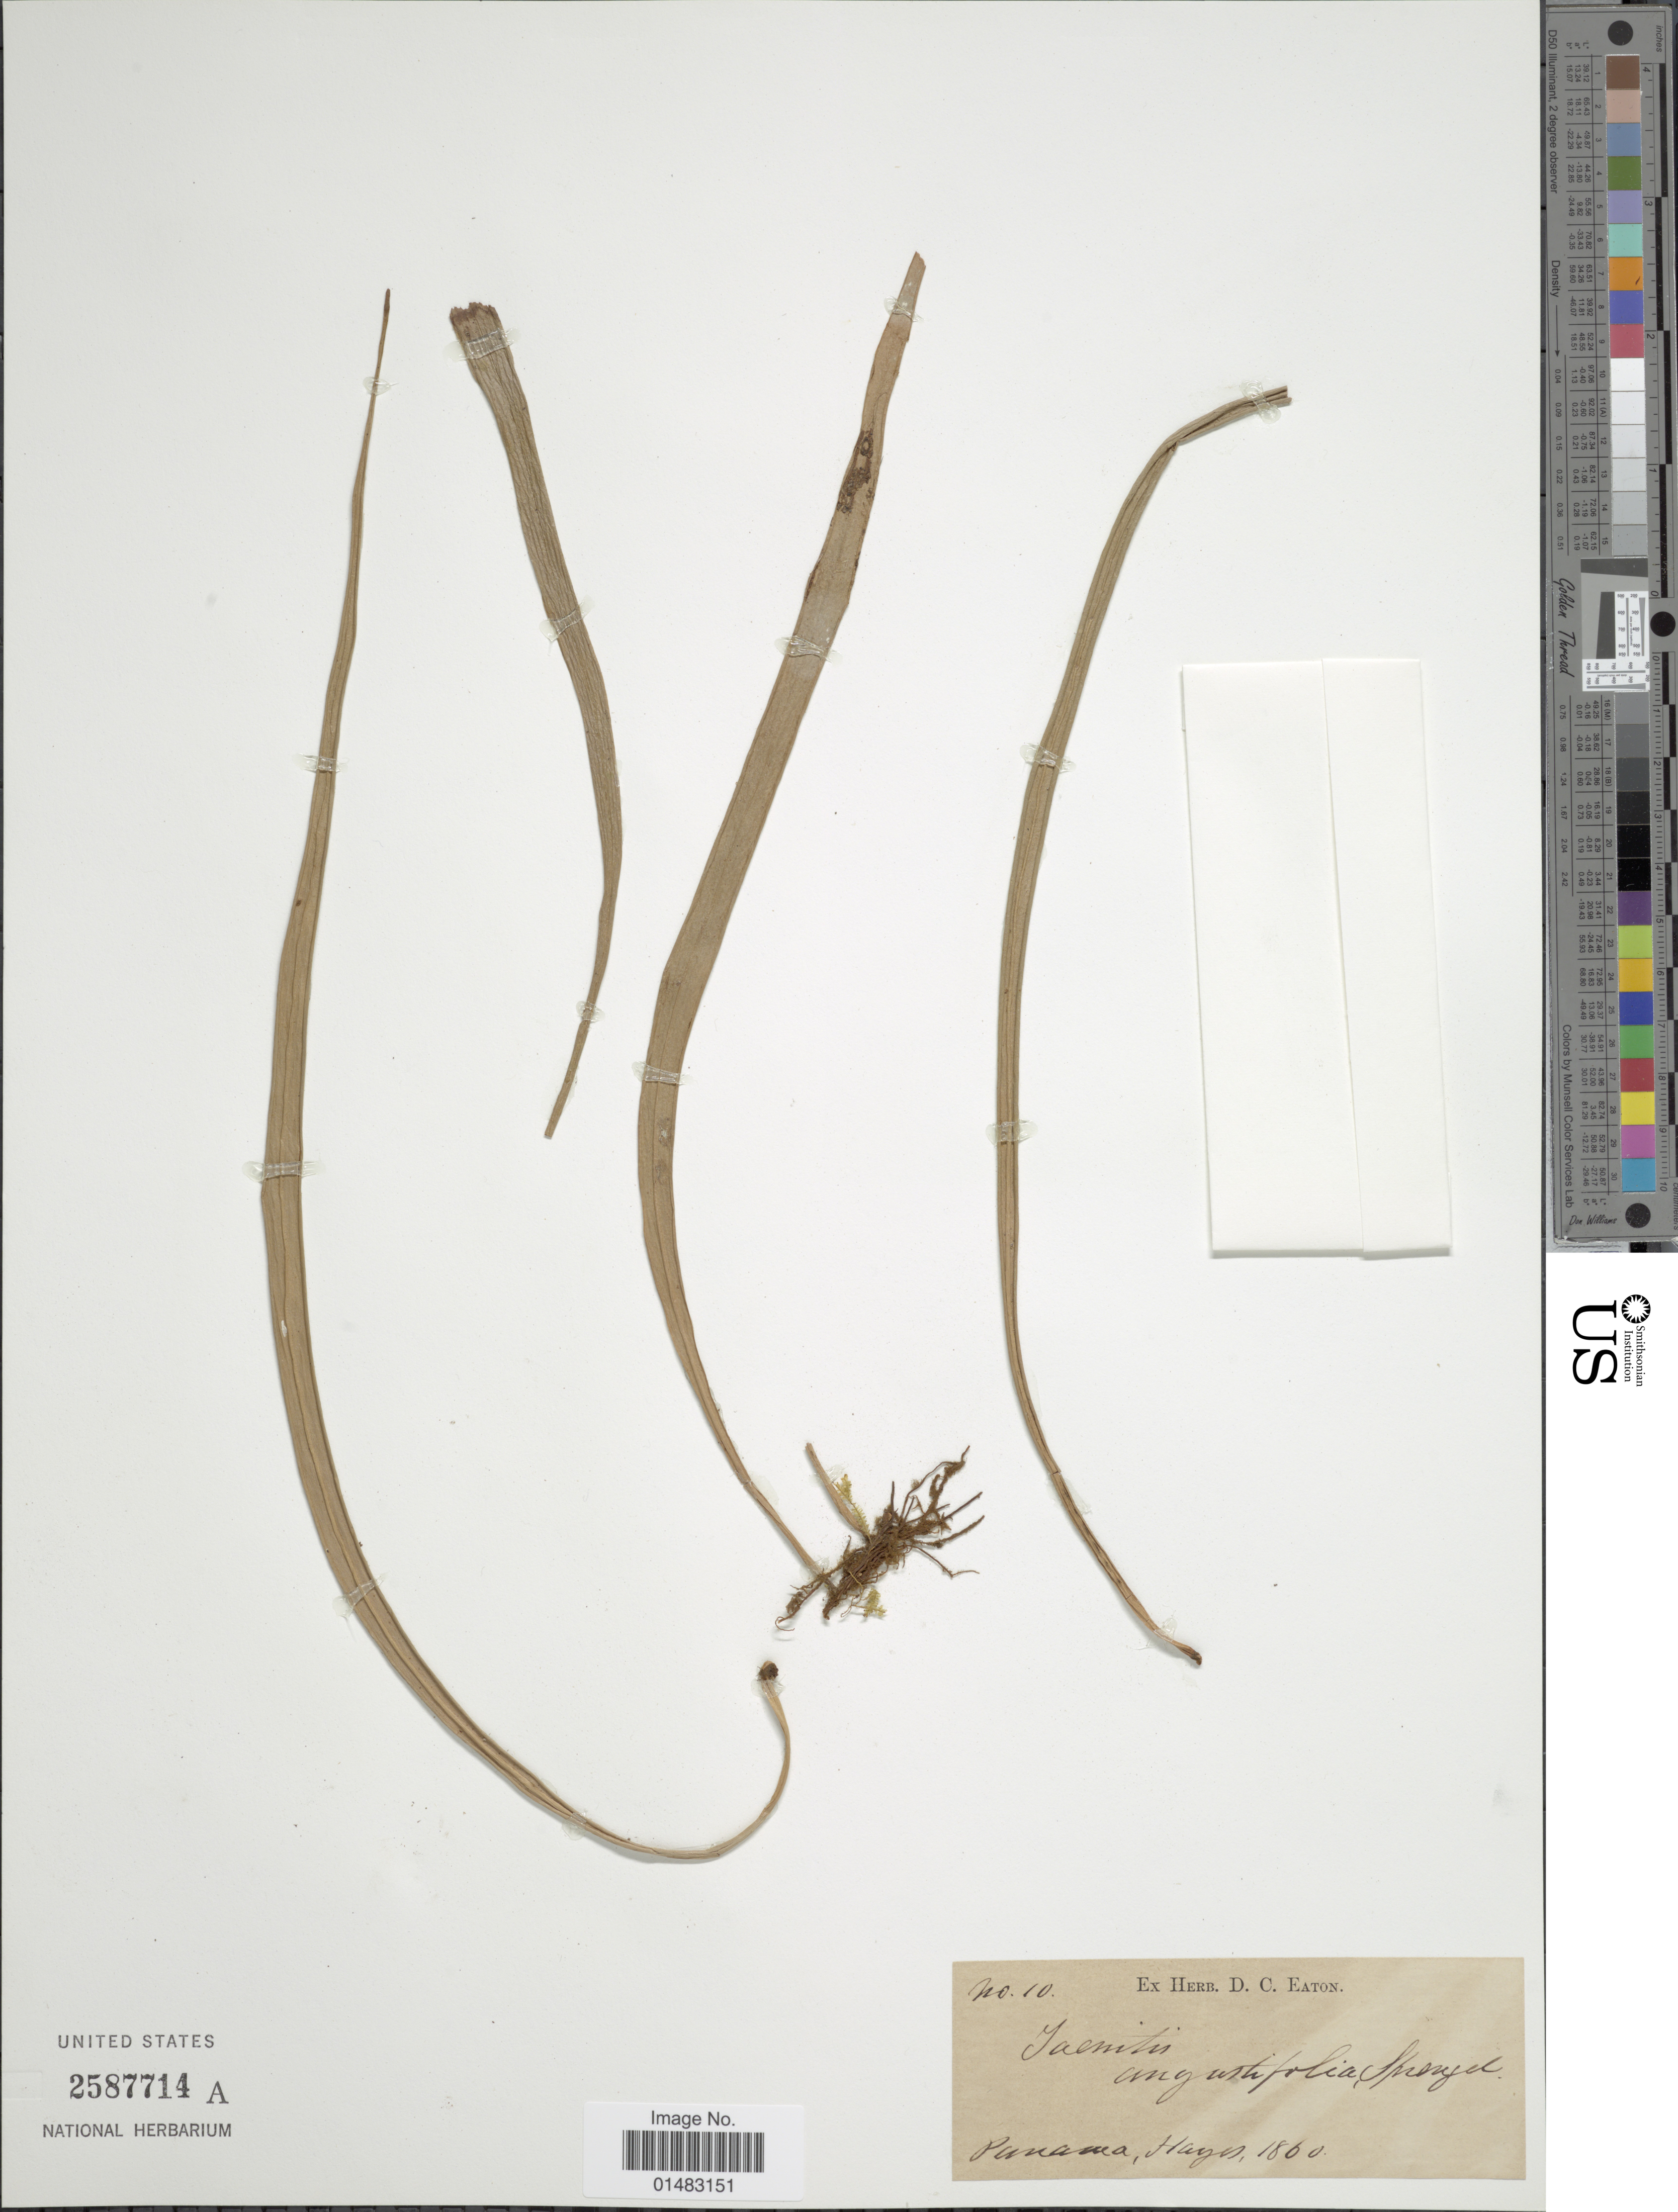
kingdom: Plantae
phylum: Tracheophyta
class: Polypodiopsida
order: Polypodiales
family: Pteridaceae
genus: Ananthacorus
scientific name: Ananthacorus angustifolius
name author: (Sw.) Underw. & Maxon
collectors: Hayes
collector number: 10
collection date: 1860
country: Panama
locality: Panama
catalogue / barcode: US 2587714A